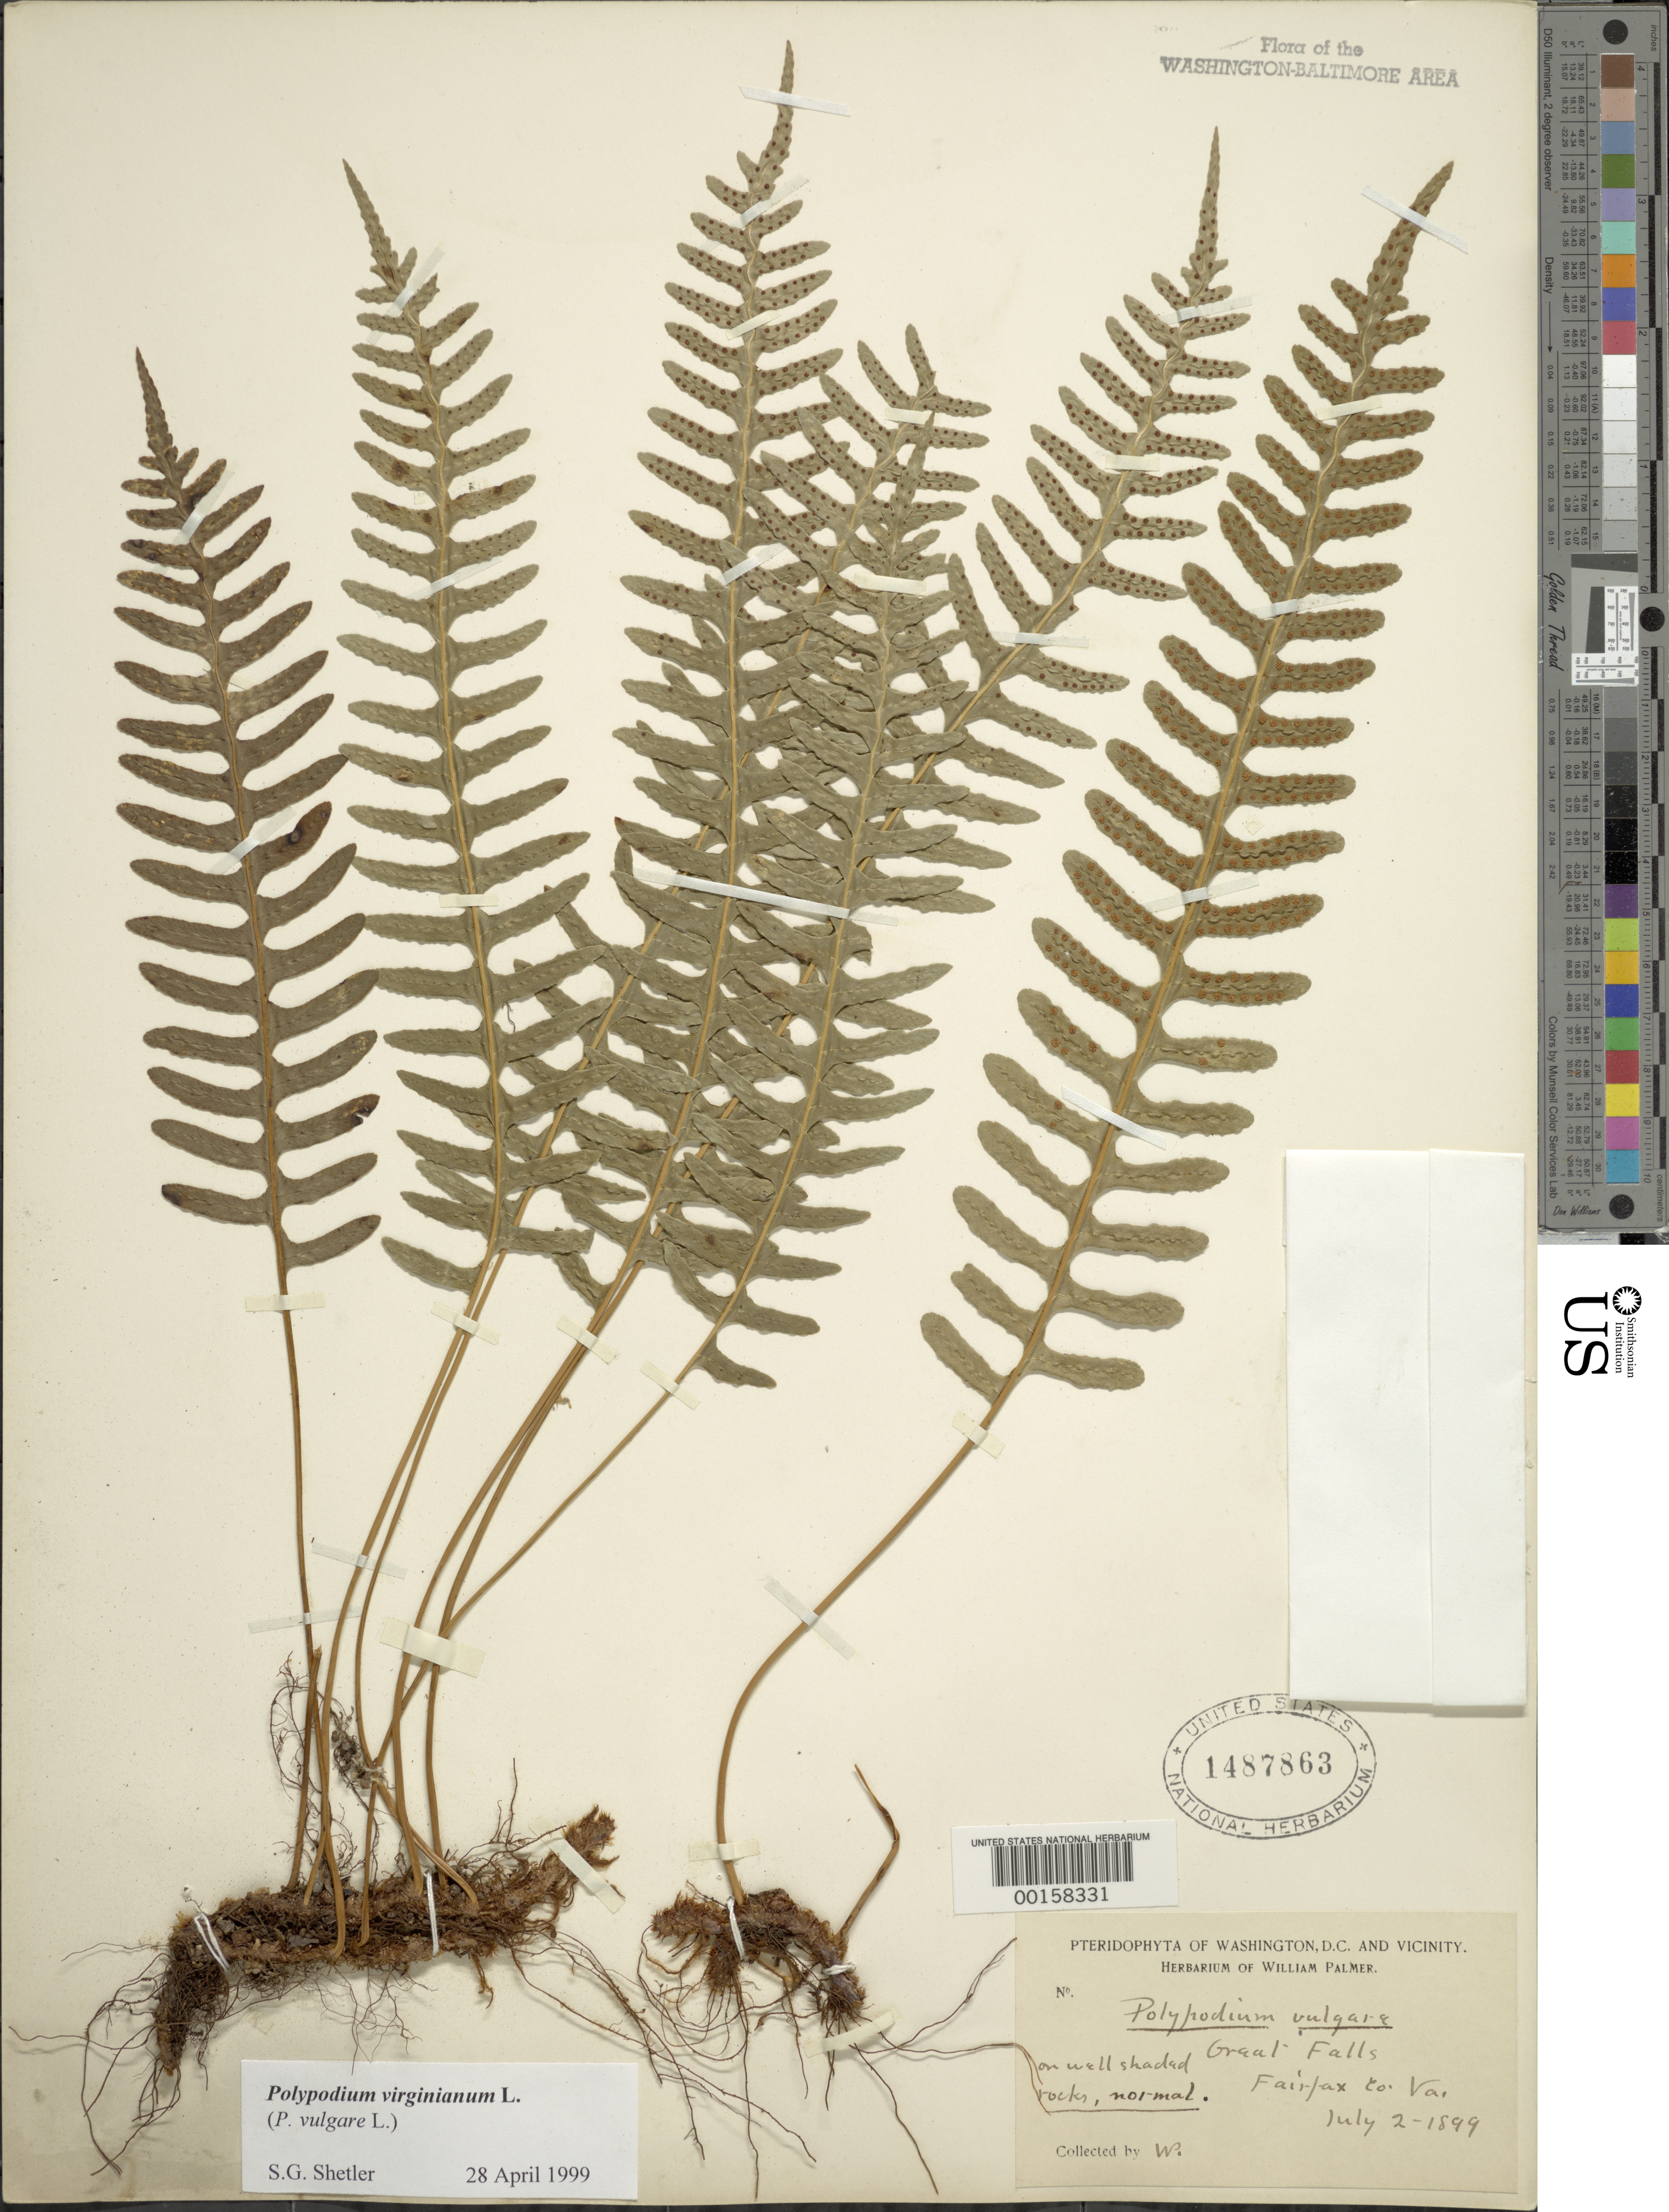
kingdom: Plantae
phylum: Tracheophyta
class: Polypodiopsida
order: Polypodiales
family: Polypodiaceae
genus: Polypodium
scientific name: Polypodium virginianum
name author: L.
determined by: Shetler, Stanwyn G., (US), NMNH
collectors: W. Palmer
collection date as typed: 02 Jul 1899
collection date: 1899-07-02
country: United States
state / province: Virginia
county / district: Fairfax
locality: Great Falls C. and O. Canal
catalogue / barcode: US 1487863